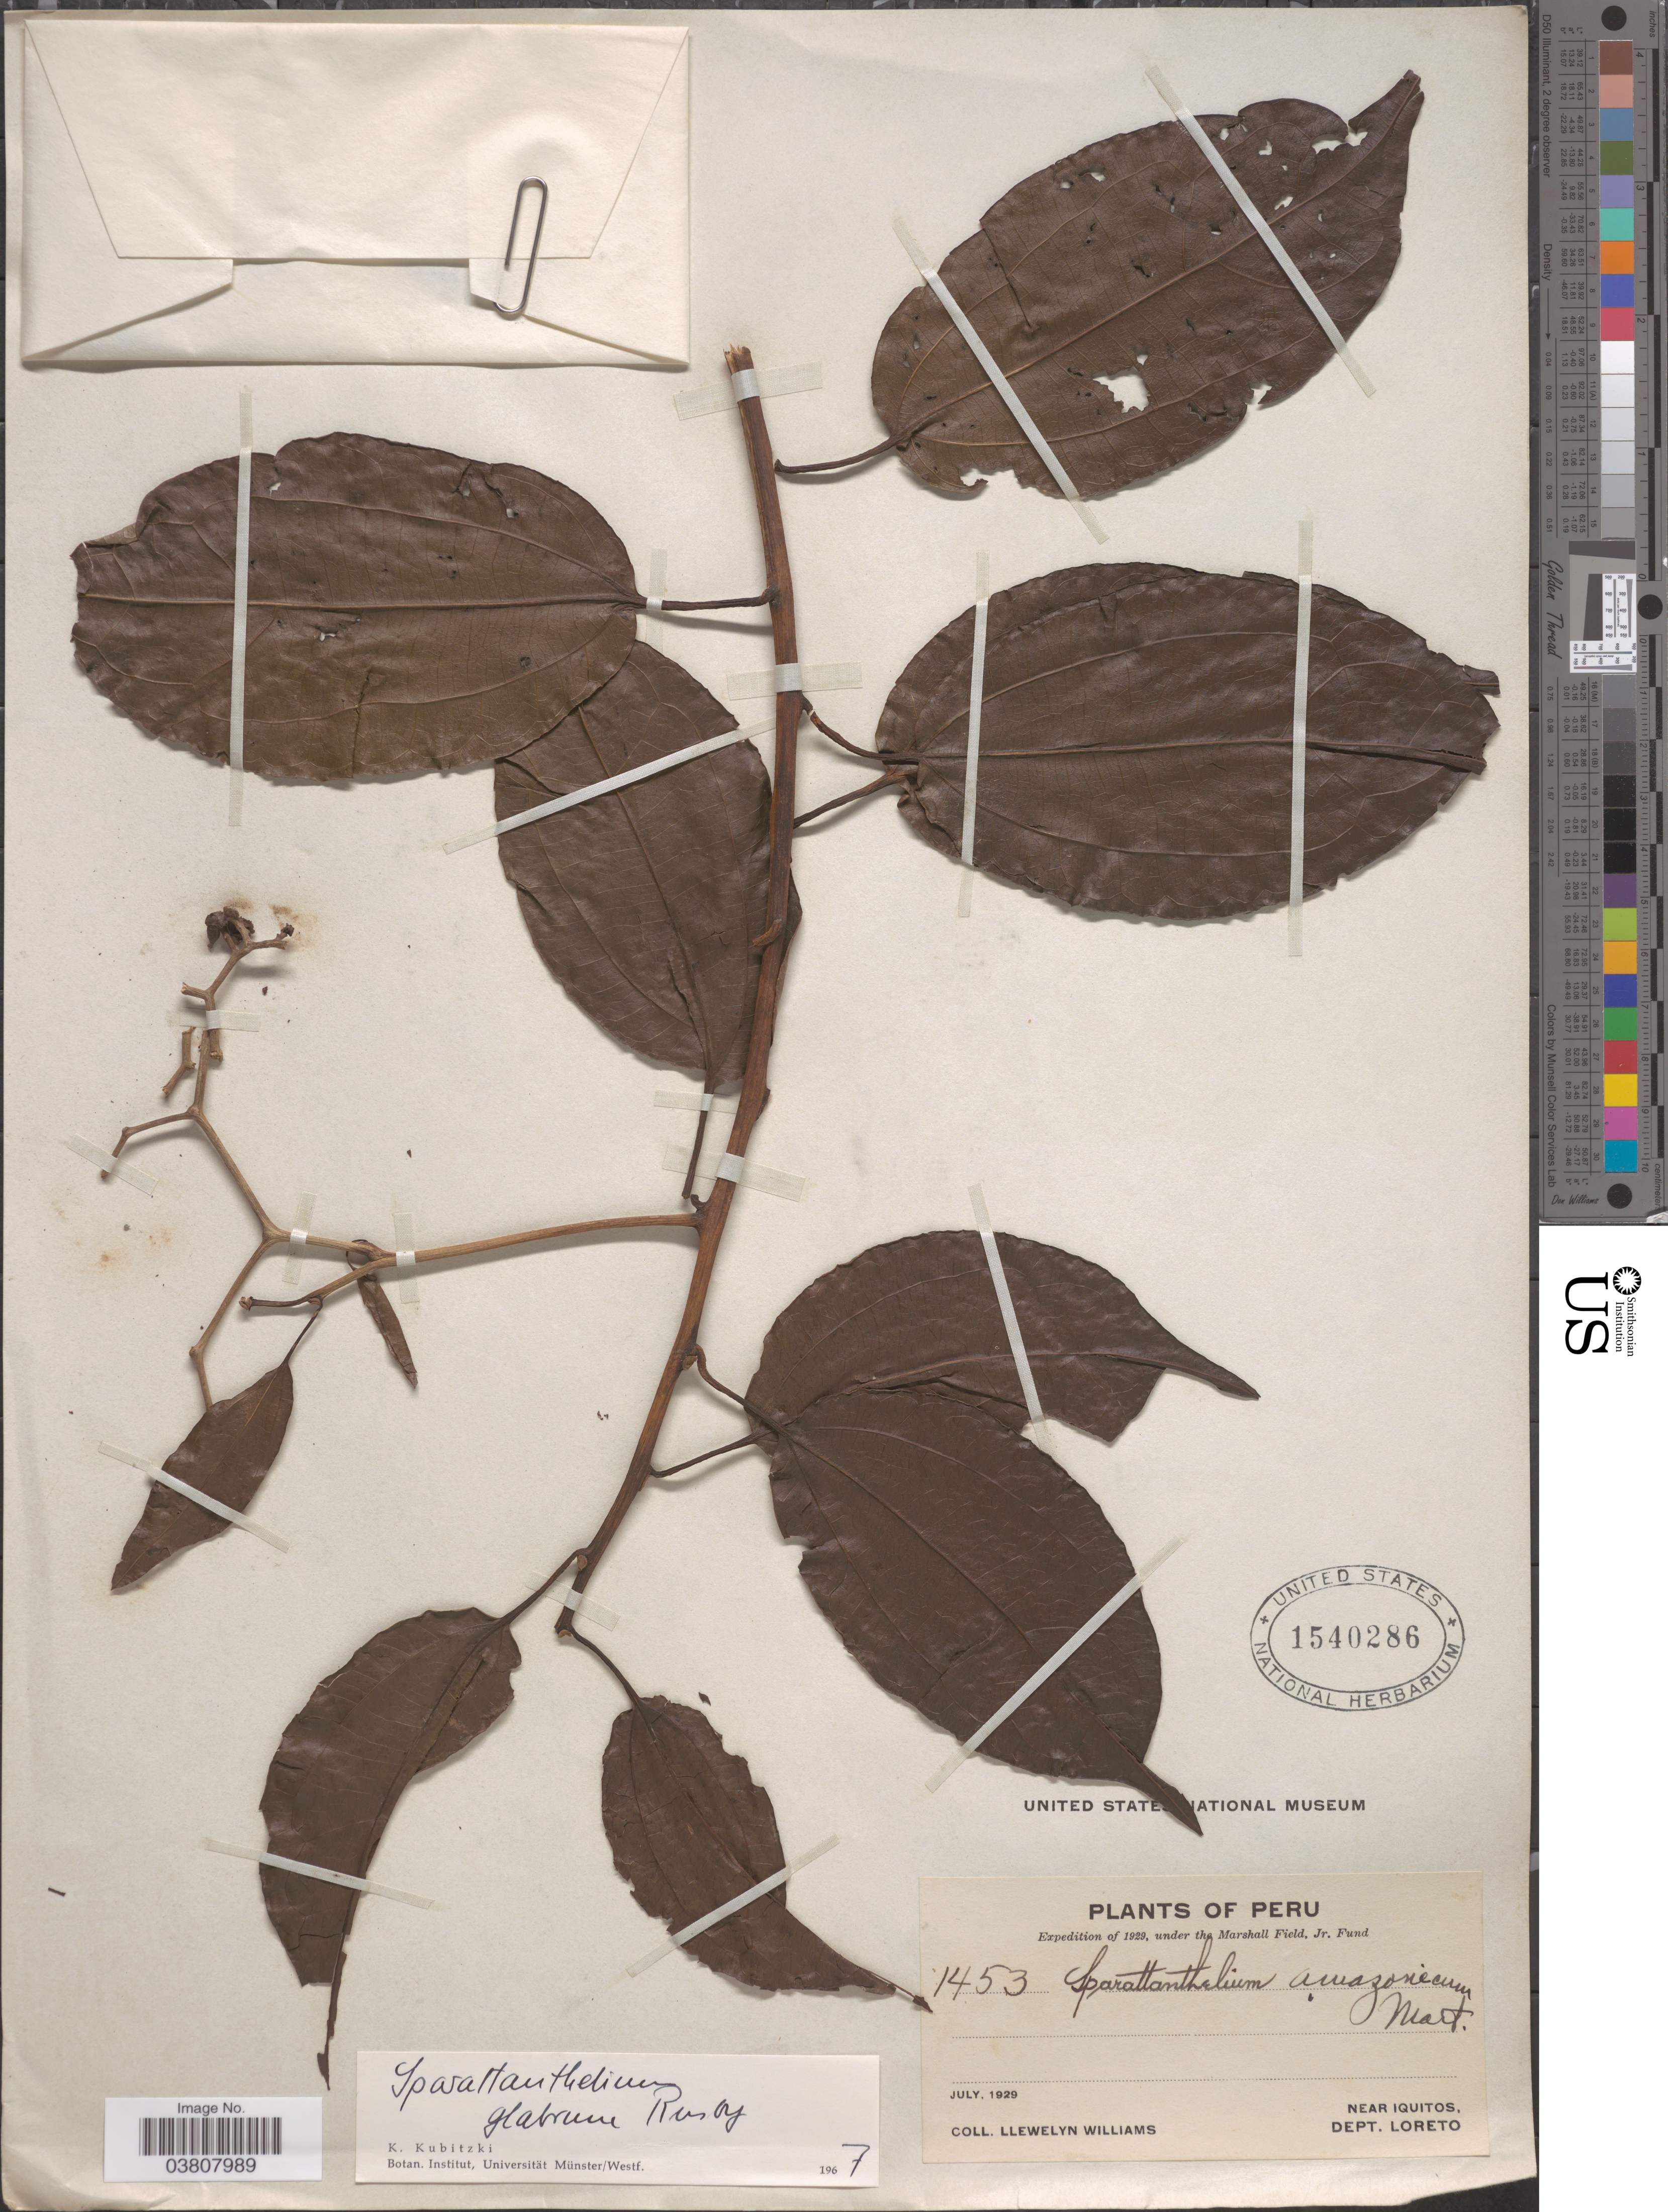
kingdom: Plantae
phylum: Tracheophyta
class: Magnoliopsida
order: Laurales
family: Hernandiaceae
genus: Sparattanthelium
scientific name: Sparattanthelium glabrum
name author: Rusby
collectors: Ll. Williams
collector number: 1453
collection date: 1929-07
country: Peru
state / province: Loreto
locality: Near Iquitos, Dept. Loreto.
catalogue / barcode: US 1540286